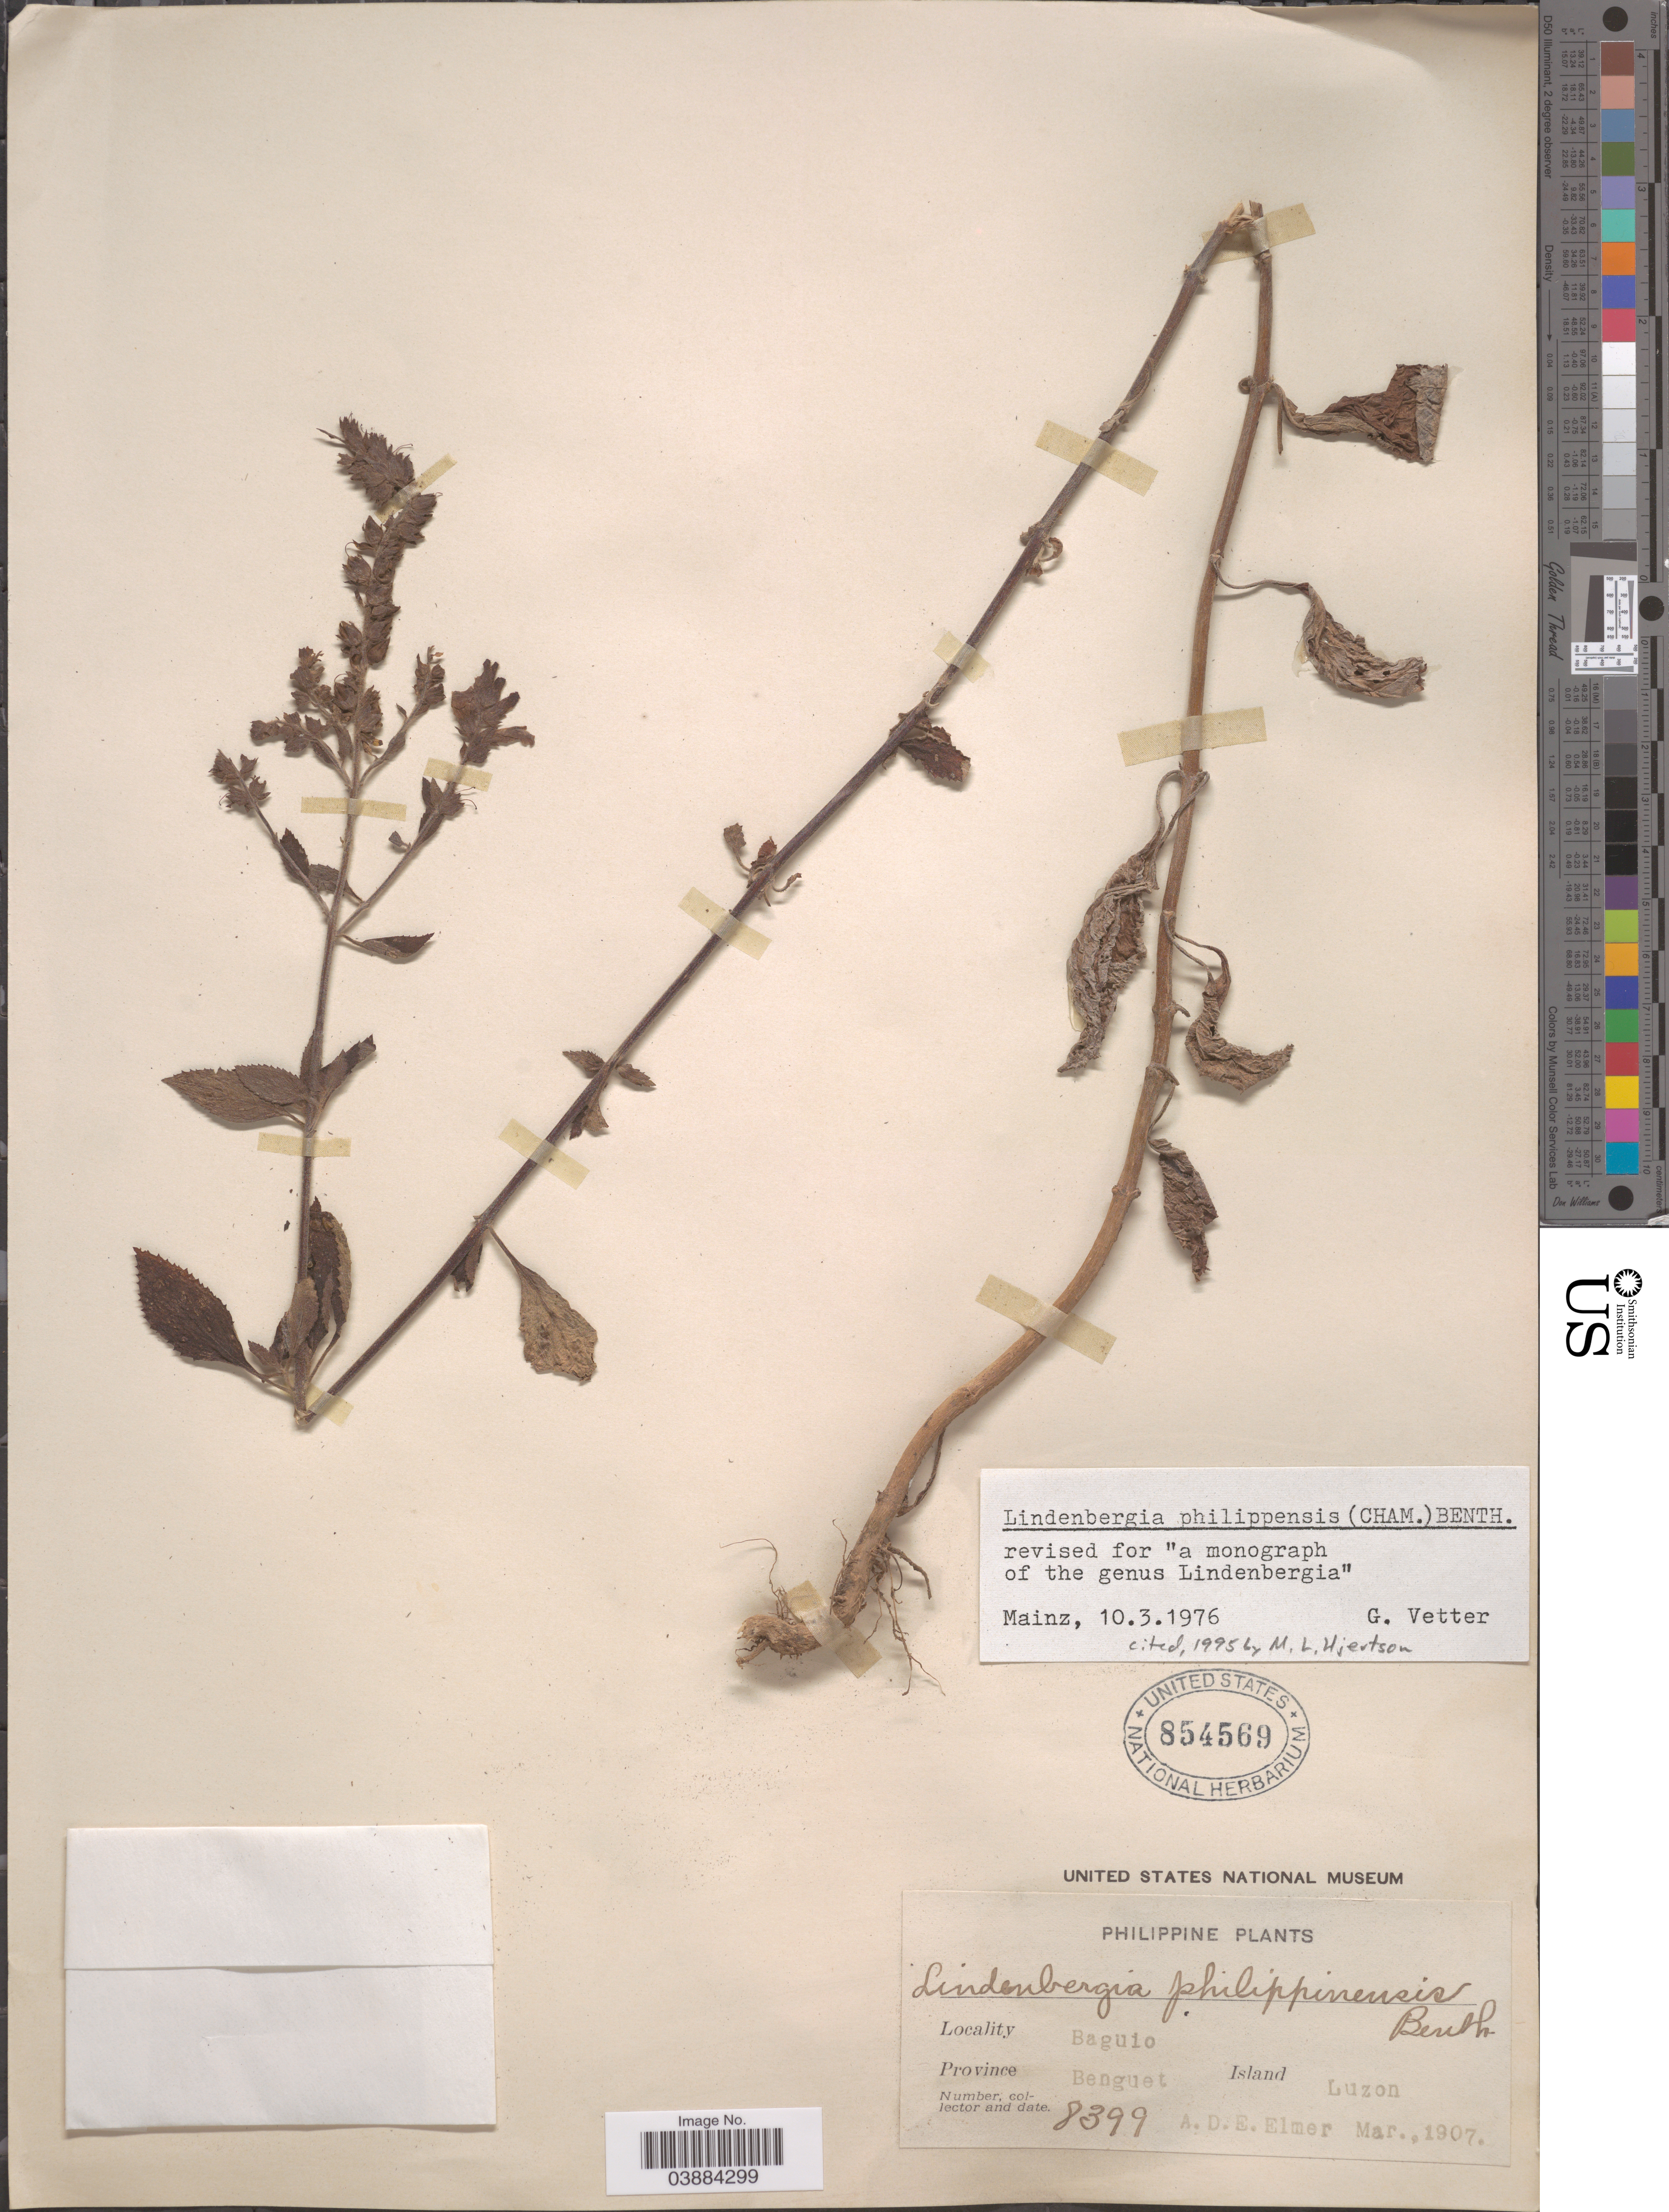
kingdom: Plantae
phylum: Tracheophyta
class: Magnoliopsida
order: Lamiales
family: Orobanchaceae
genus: Lindenbergia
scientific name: Lindenbergia philippensis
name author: (Cham. & Schltdl.) Benth.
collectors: A. D. E. Elmer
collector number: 8399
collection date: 1907-03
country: Philippines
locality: Baguio. Province Benguet. Island Luzon.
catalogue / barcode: US 854569